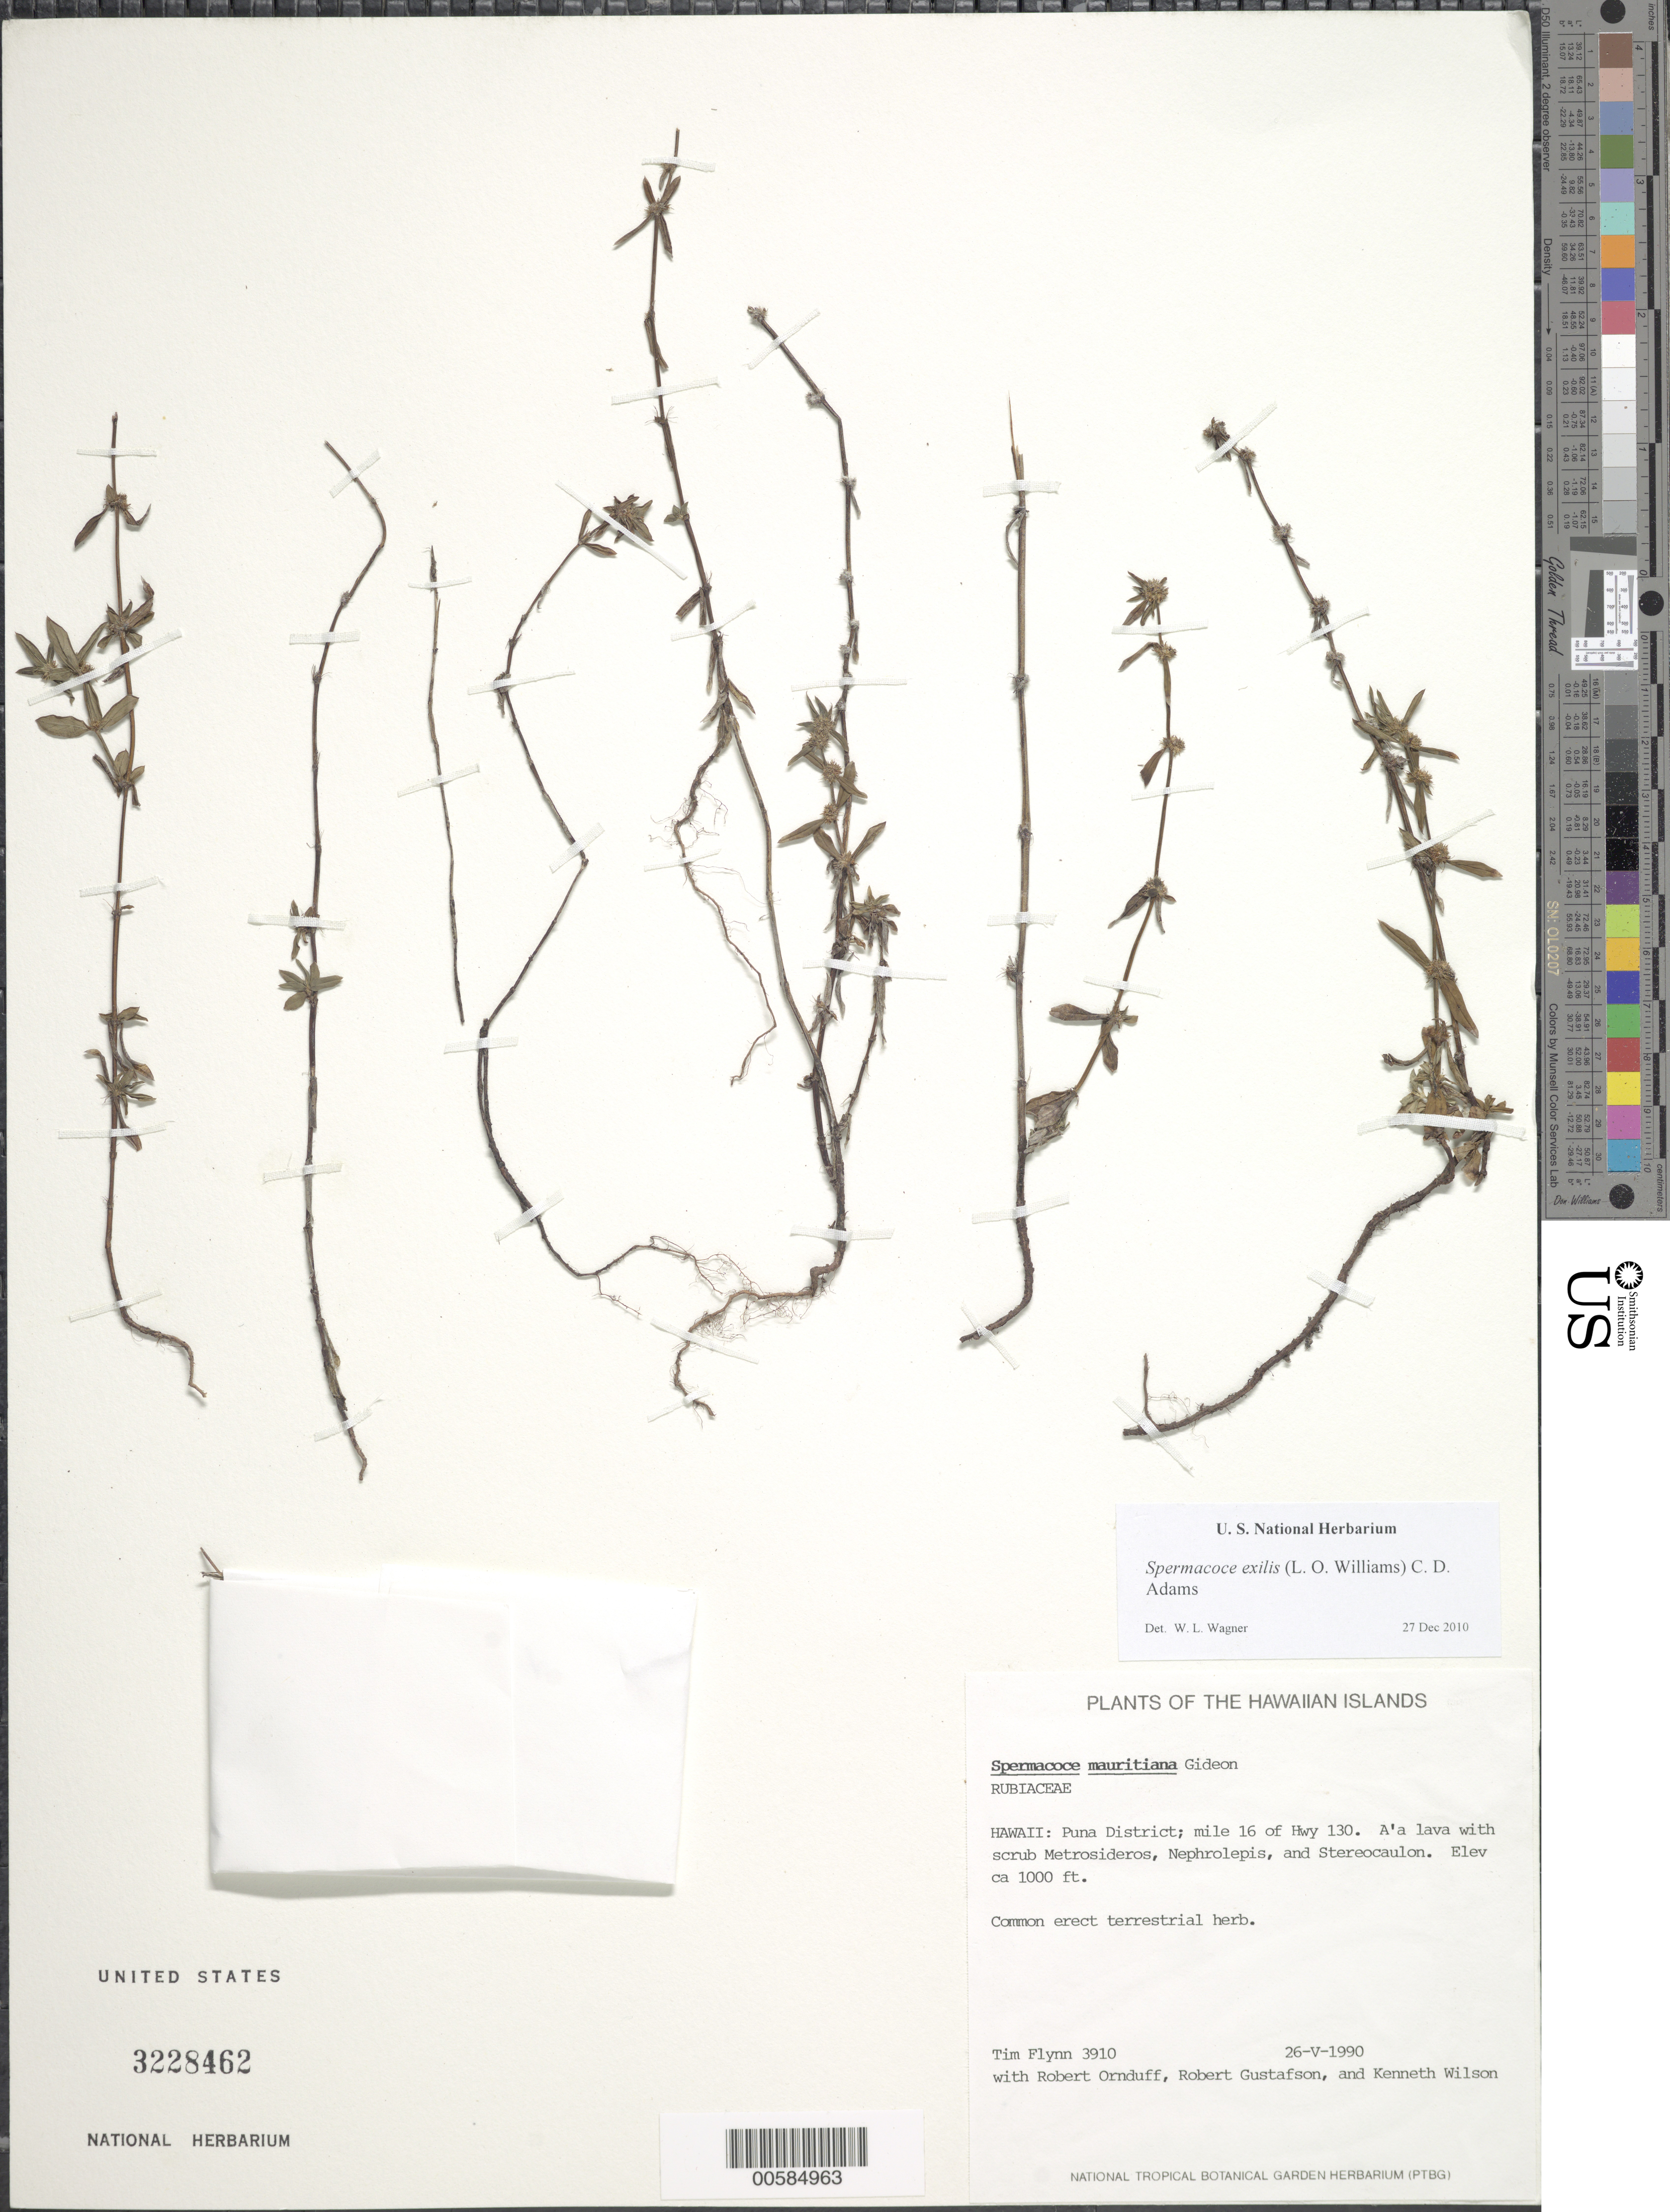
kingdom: Plantae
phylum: Tracheophyta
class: Magnoliopsida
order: Gentianales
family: Rubiaceae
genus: Spermacoce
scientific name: Spermacoce exilis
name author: (L.O. Williams) C.D. Adams ex W.C. Burger & C.M. Taylor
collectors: T. W. Flynn, R. Ornduff, R. Gustafson & K. Wilson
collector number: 3910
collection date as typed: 26 May 1990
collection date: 1990-05-26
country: United States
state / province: Hawaii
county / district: Hawaii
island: Hawaii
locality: Puna Dist; mi 16 of Hwy 130.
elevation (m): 305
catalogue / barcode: US 3228462